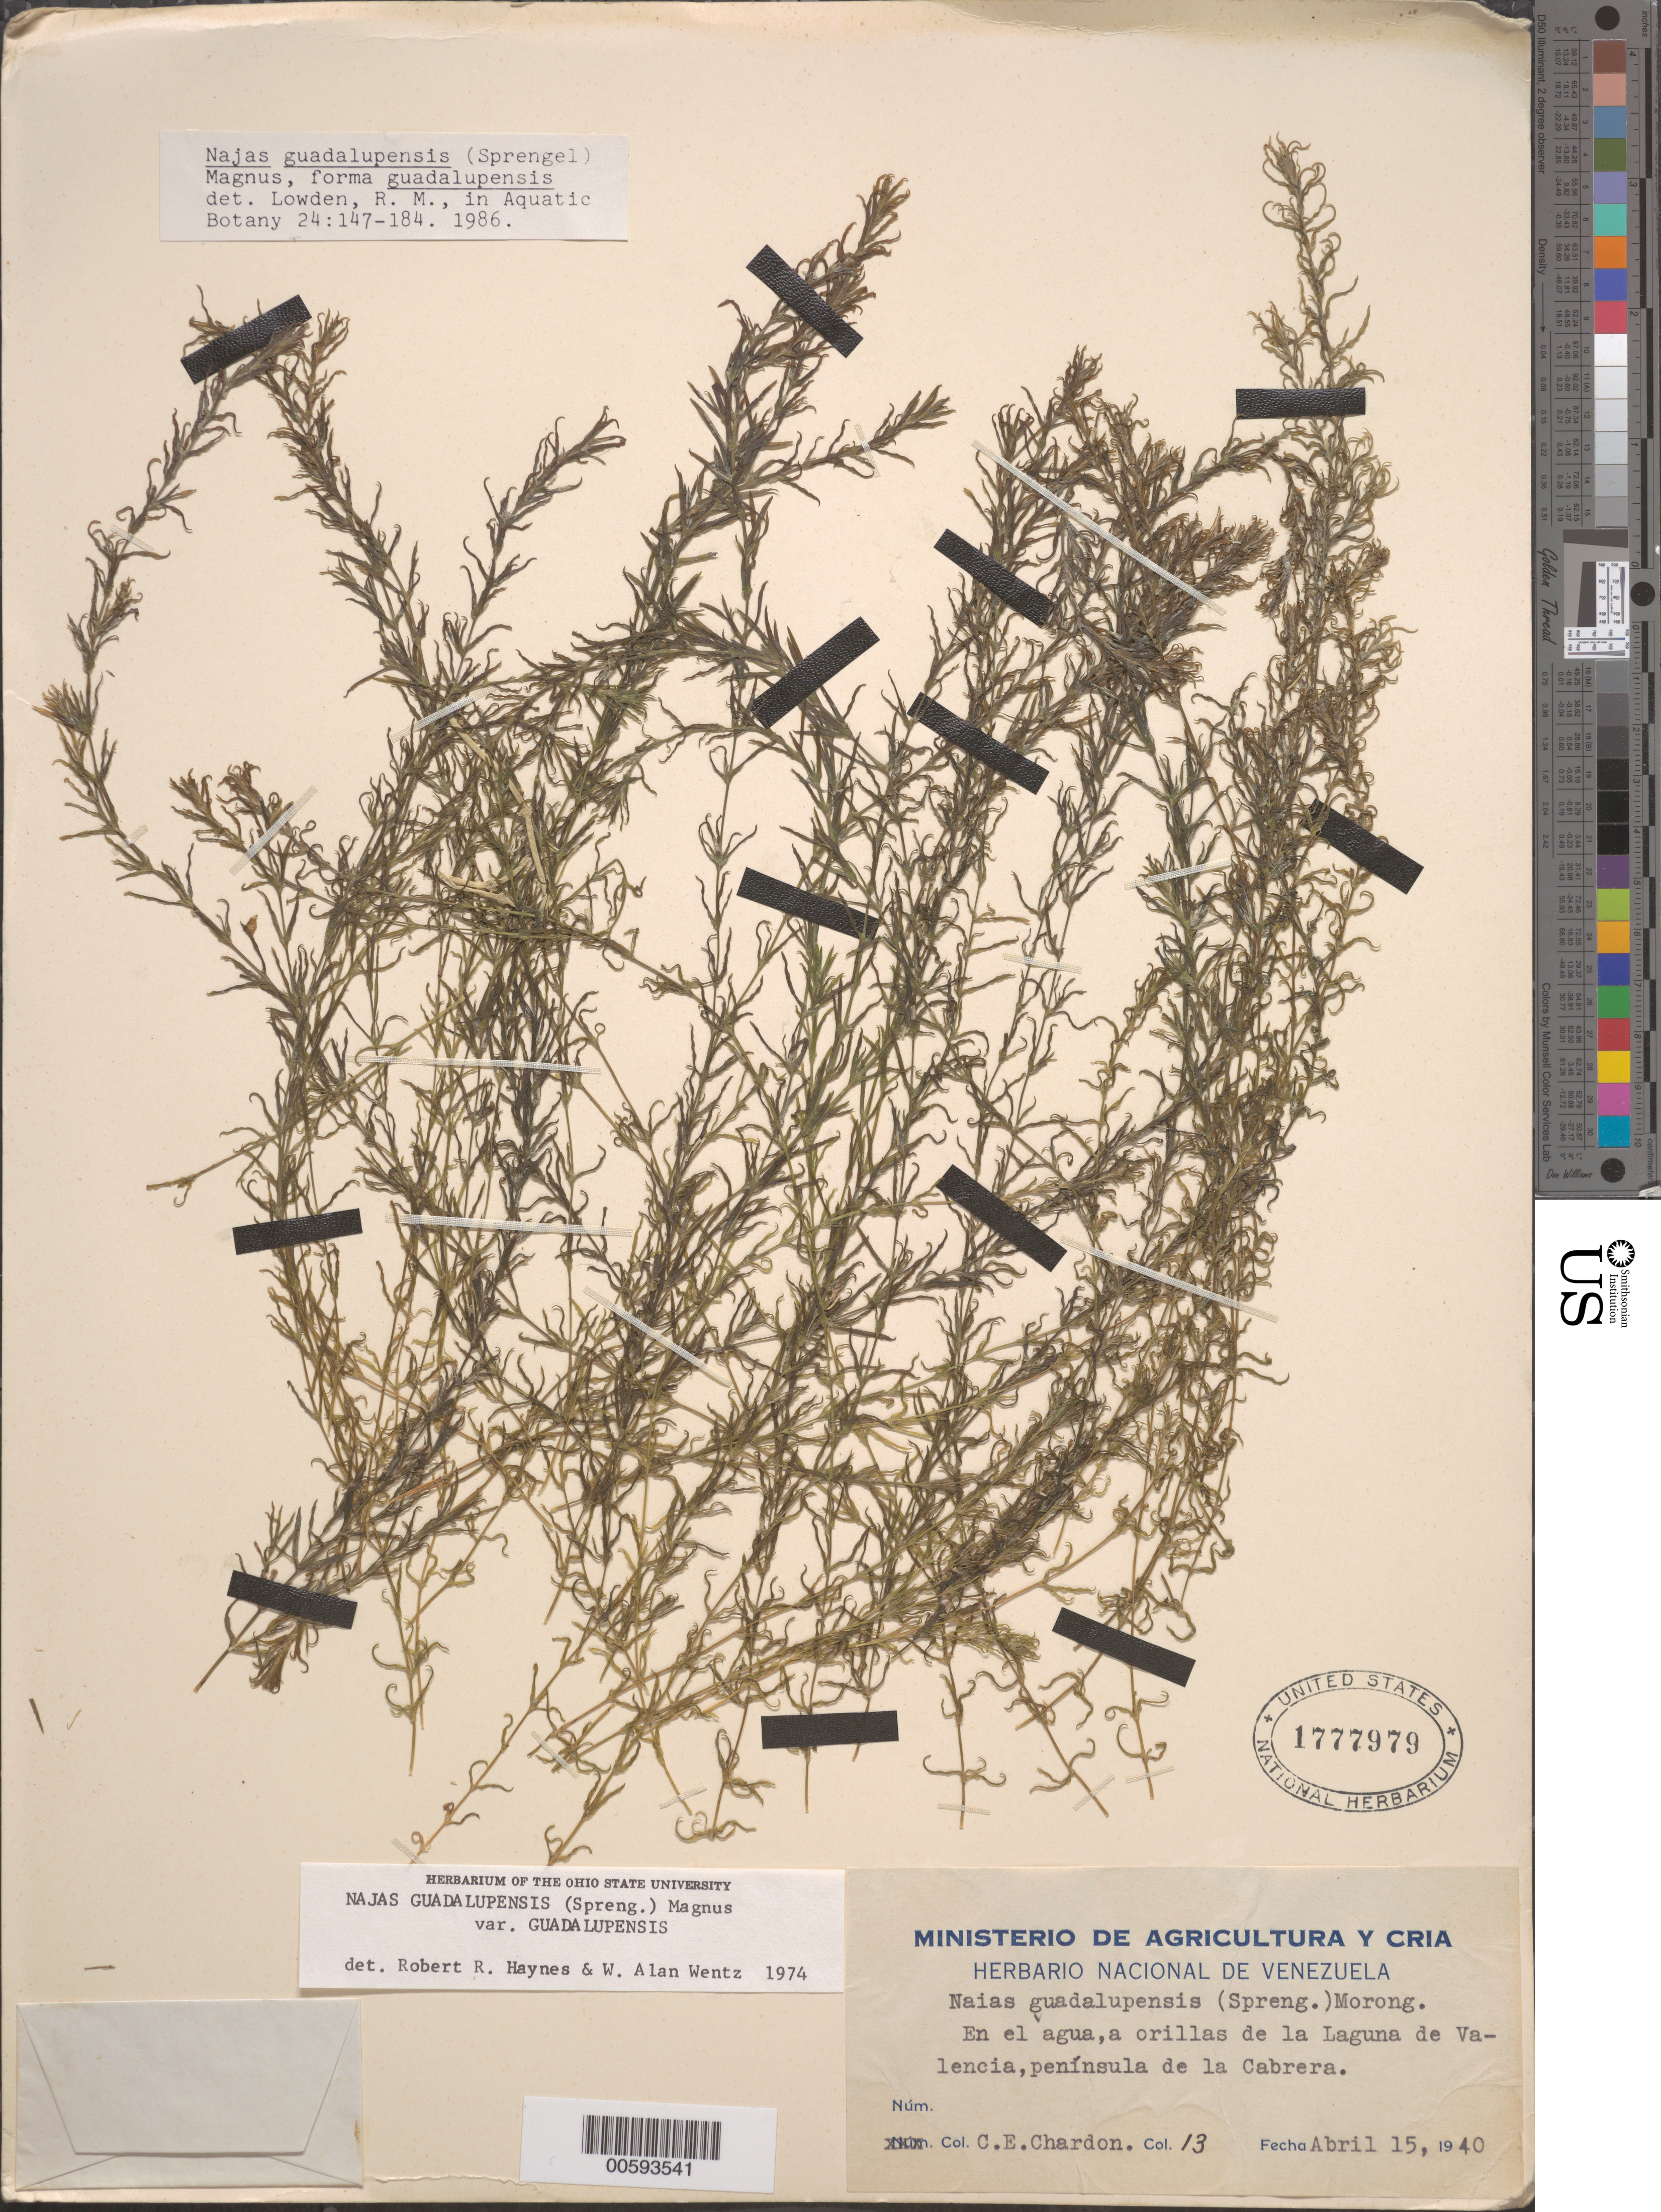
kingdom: Plantae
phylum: Tracheophyta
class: Liliopsida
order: Alismatales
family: Hydrocharitaceae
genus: Najas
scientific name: Najas guadalupensis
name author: (Spreng.) Magnus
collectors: C. E. Chardón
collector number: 13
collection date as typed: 15 Apr 1940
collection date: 1940-04-15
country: Venezuela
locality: Laguna de Valencia, Cabrera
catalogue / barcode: US 1777979